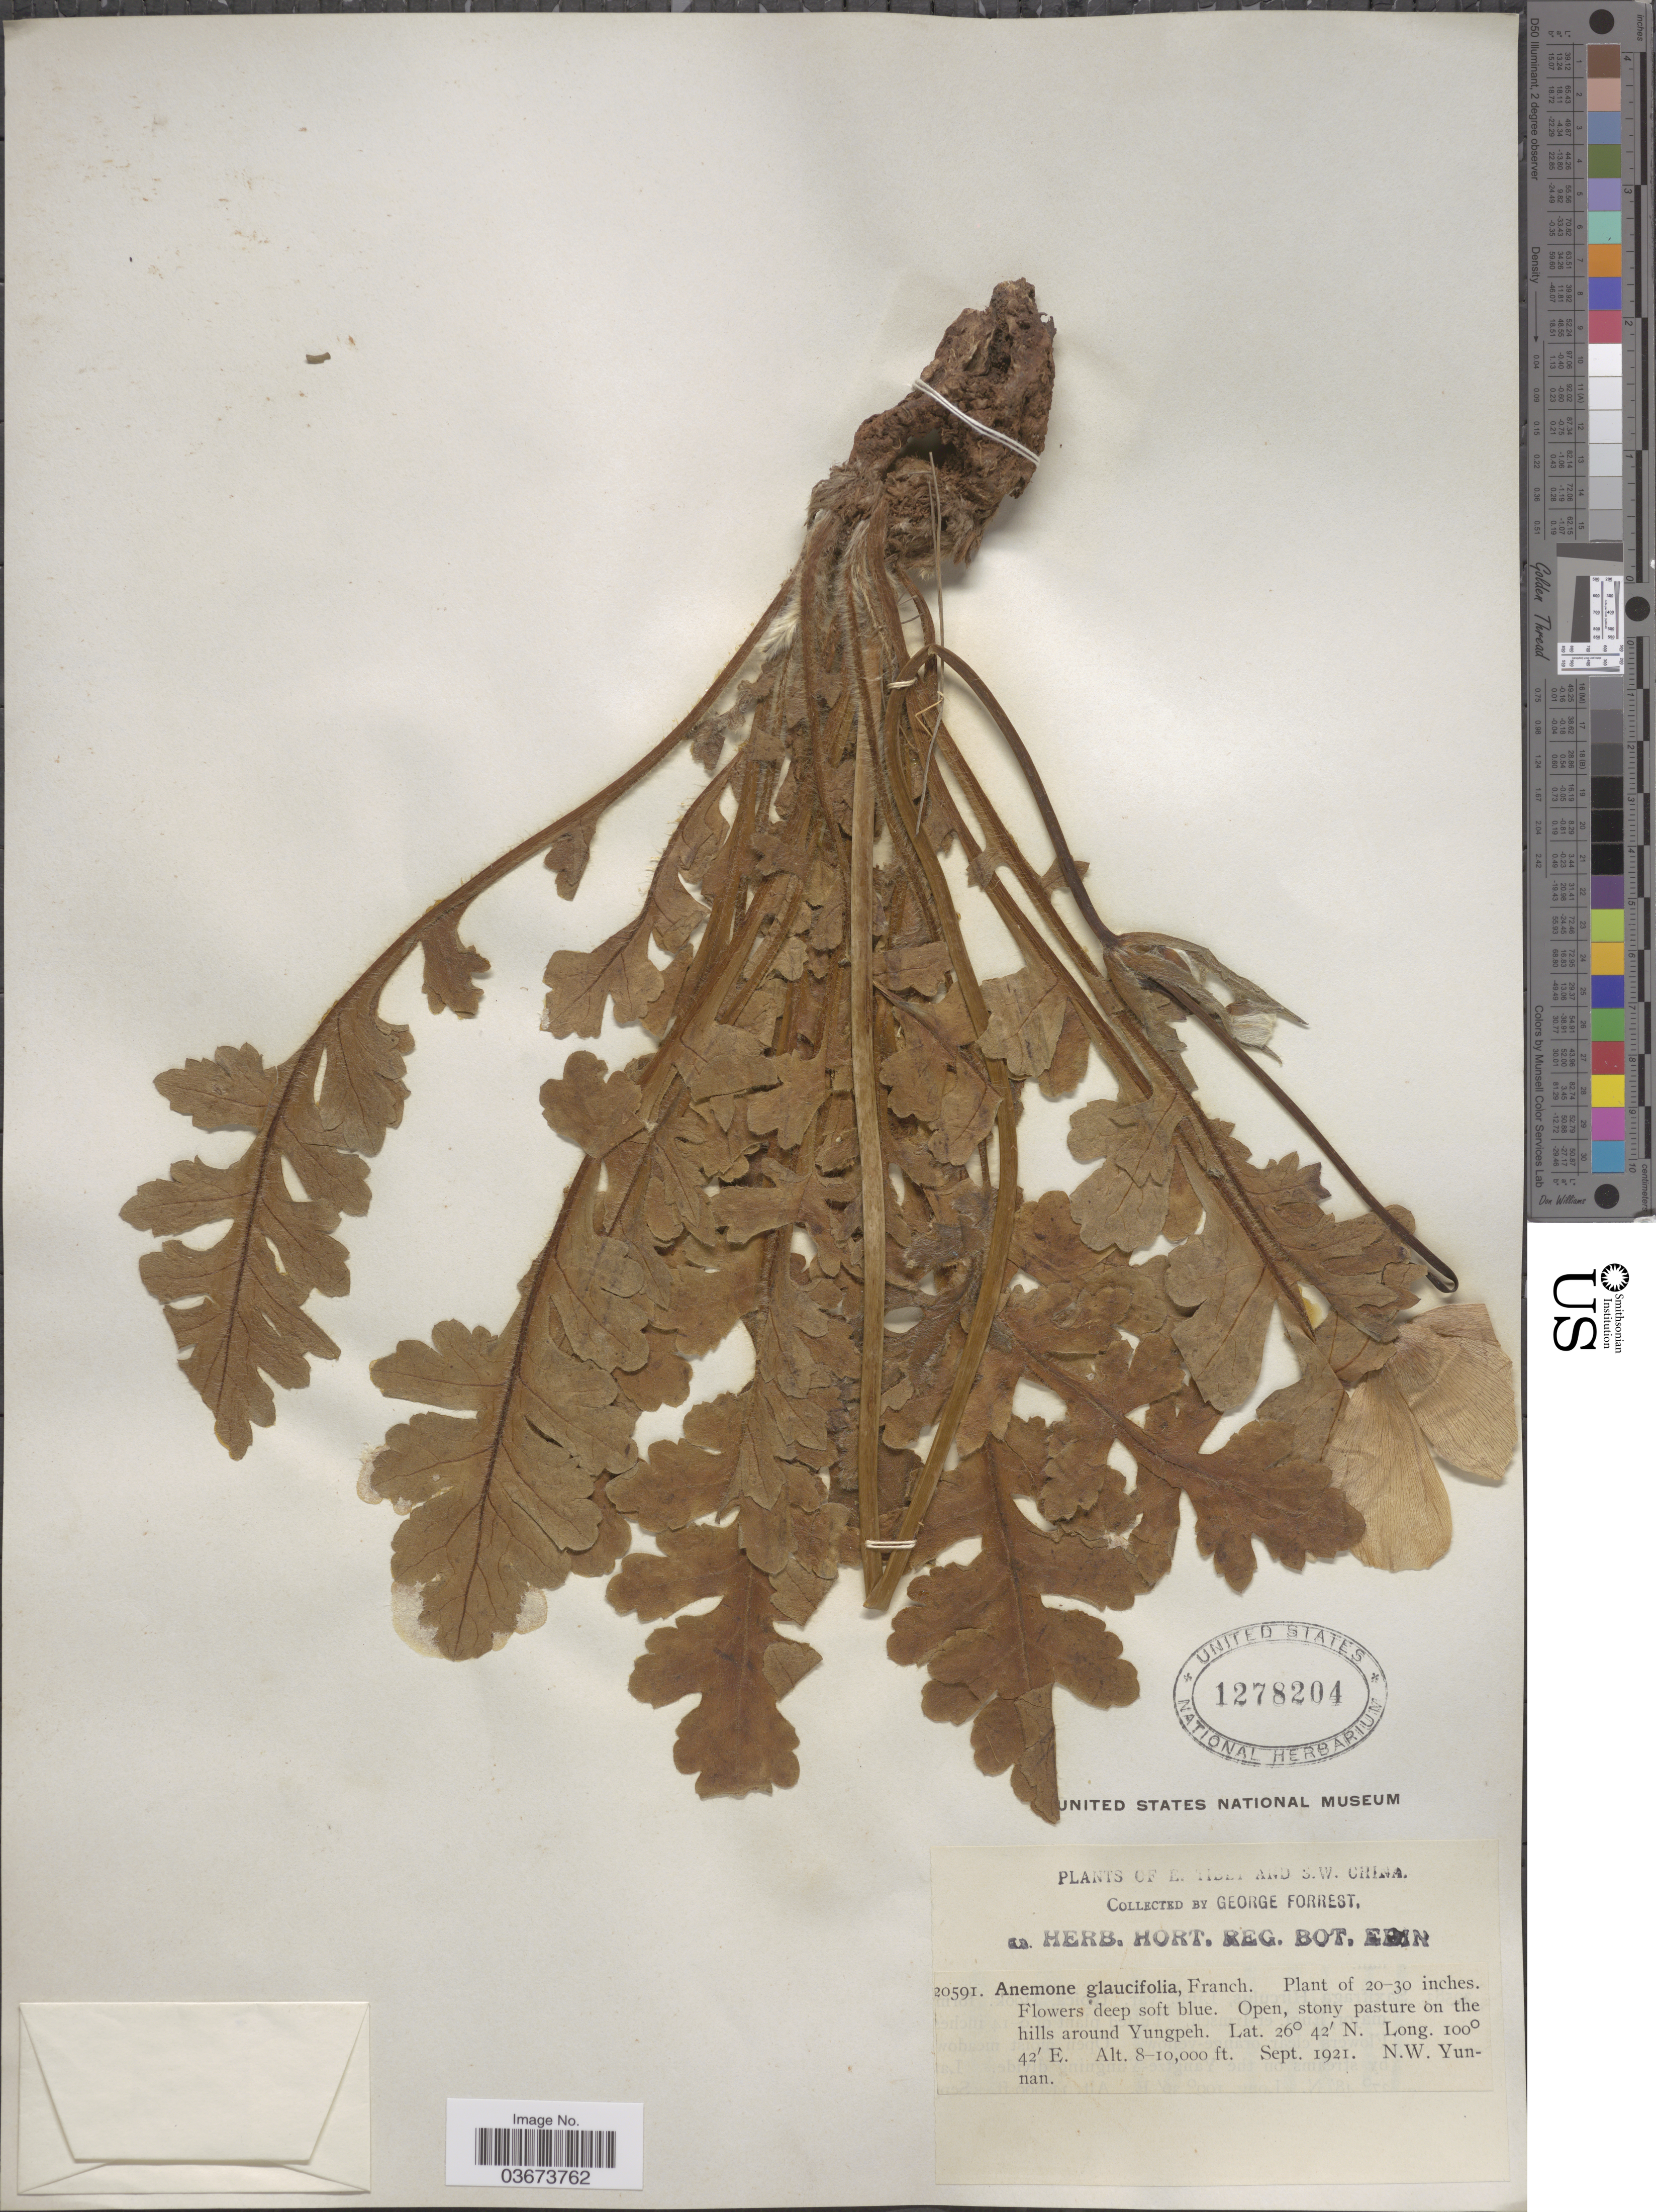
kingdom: Plantae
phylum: Tracheophyta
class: Magnoliopsida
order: Ranunculales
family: Ranunculaceae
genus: Anemoclema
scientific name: Anemoclema glaucifolium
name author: (Franch.) W.T. Wang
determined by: Strong, M. T., (US), Smithsonian Institution - National Museum of Natural History (UNITED STATES)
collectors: G. Forrest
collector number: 20591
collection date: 1921-09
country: China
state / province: Yunnan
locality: S.W. China. Around Yungpeh. N.W. Yunnan.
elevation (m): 2438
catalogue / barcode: US 1278204